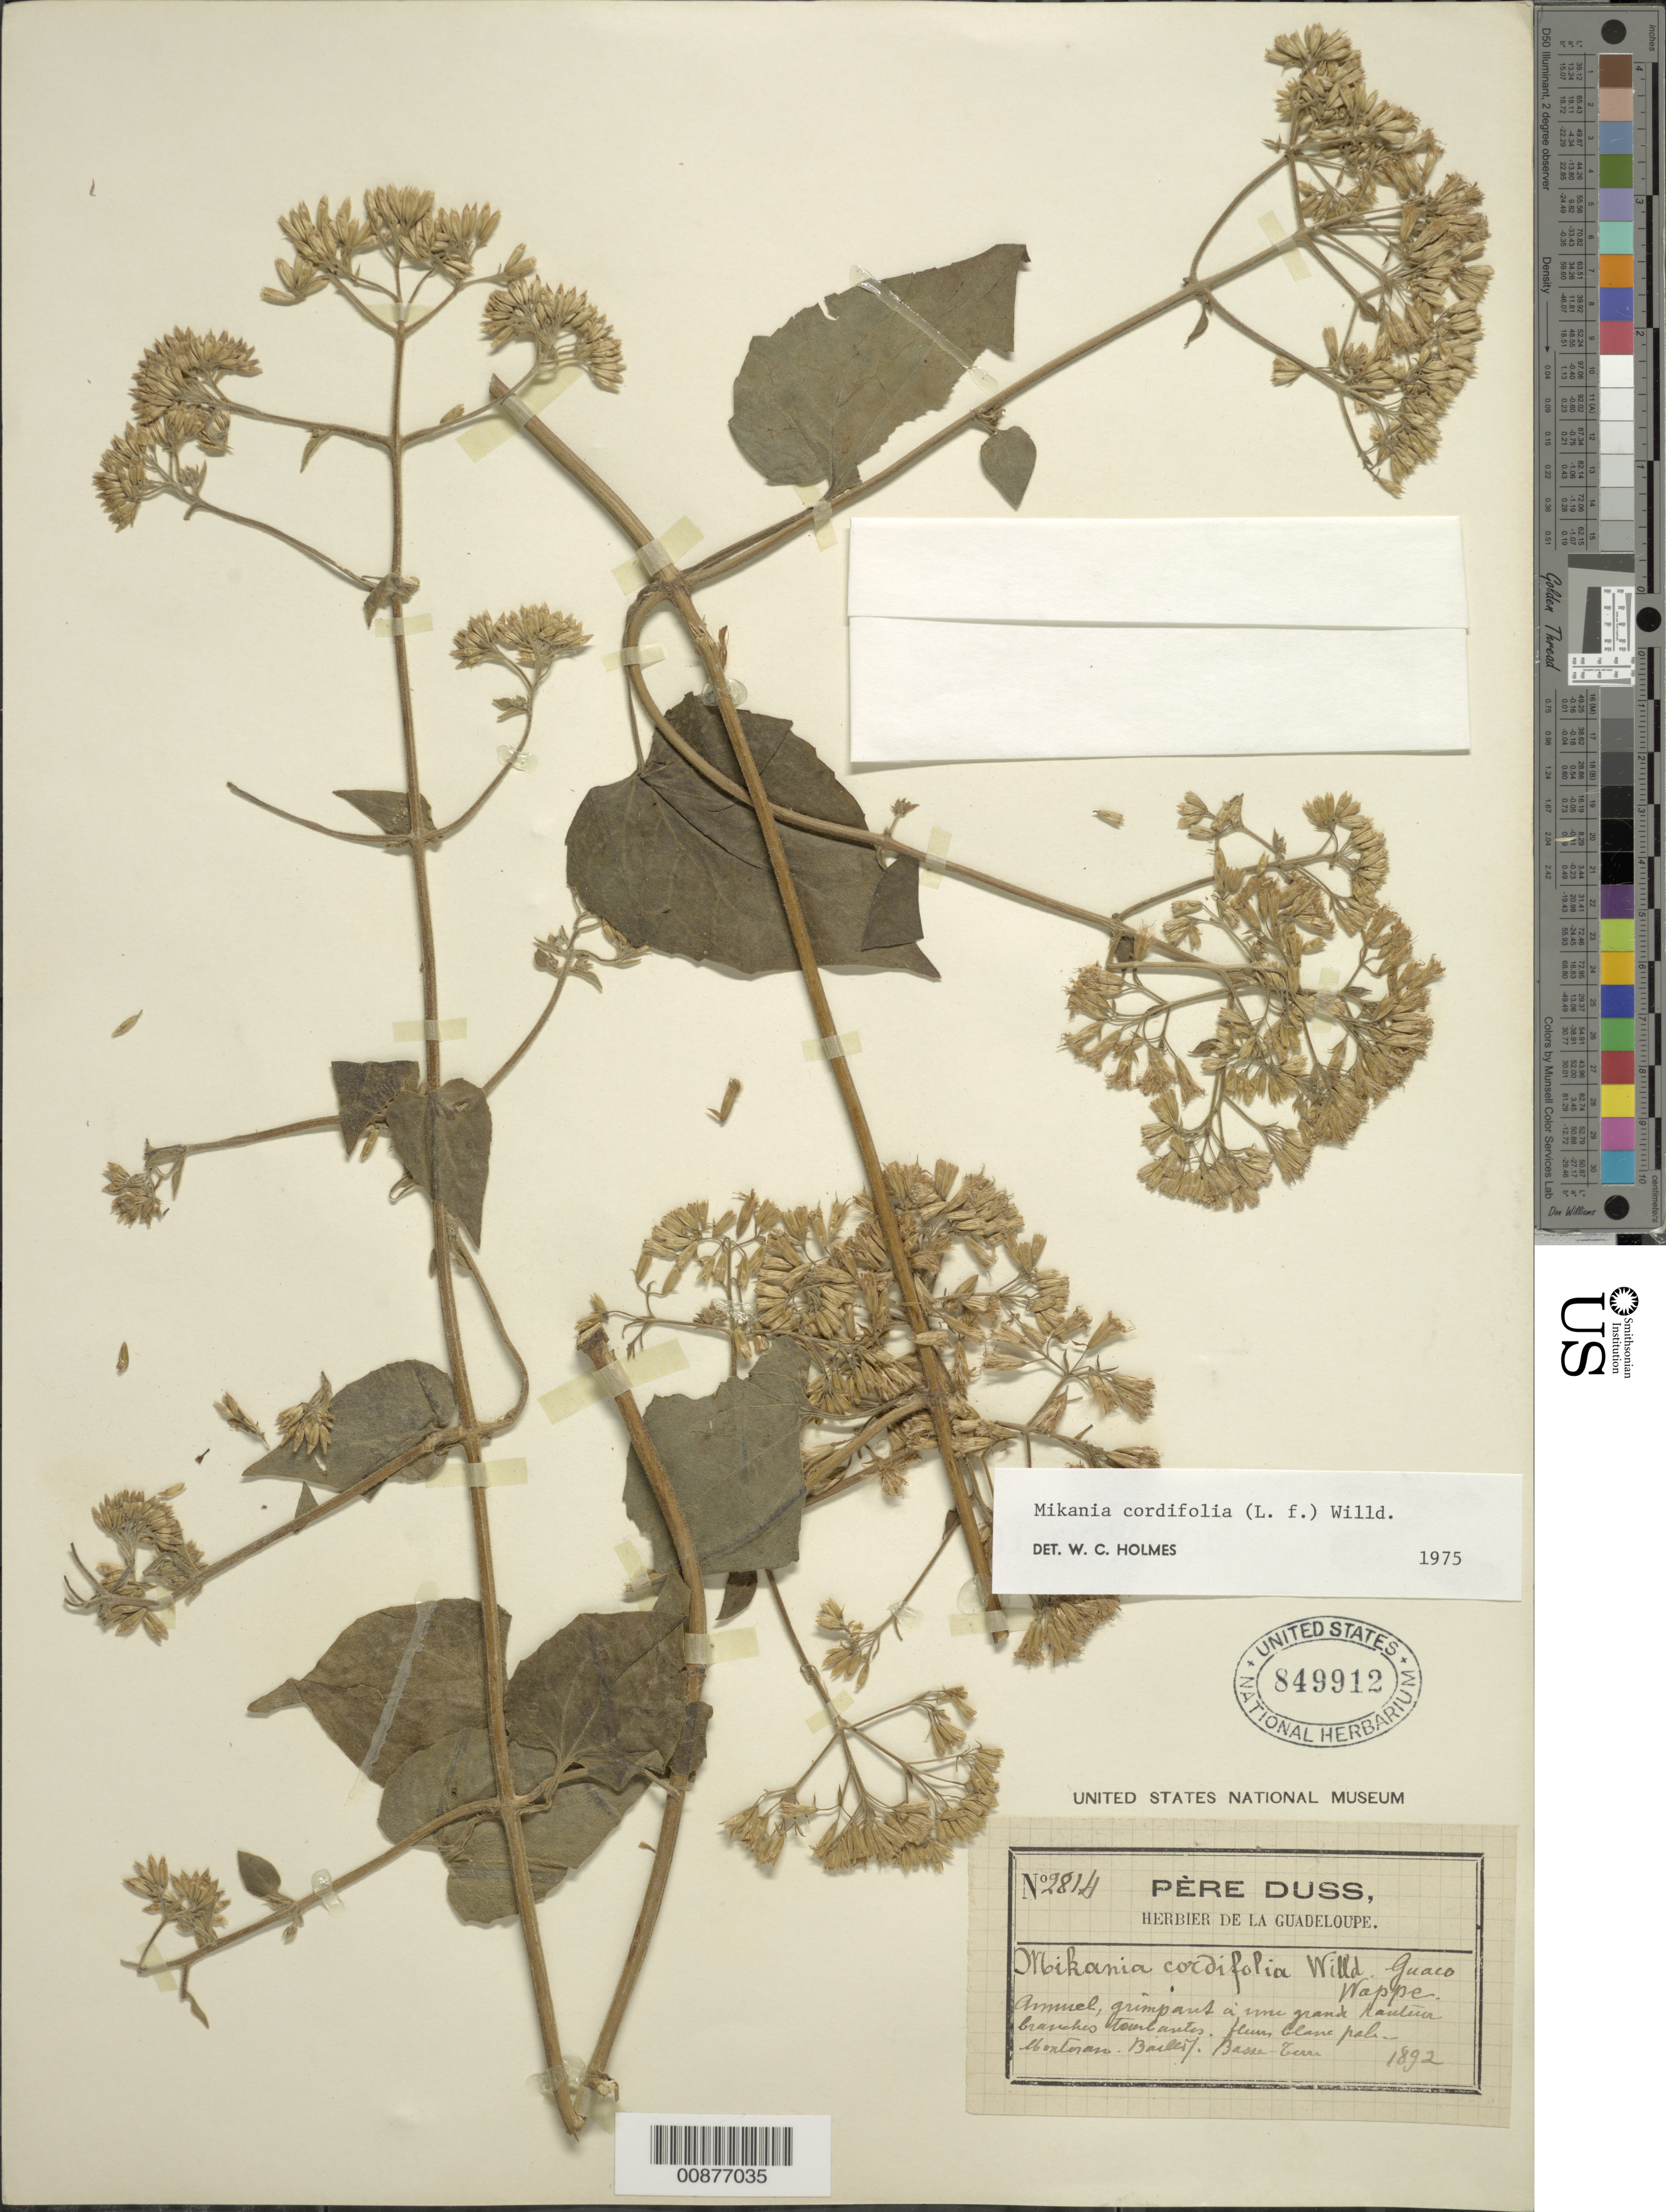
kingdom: Plantae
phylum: Tracheophyta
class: Magnoliopsida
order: Asterales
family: Asteraceae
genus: Mikania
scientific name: Mikania cordifolia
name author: Kunth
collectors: Père Duss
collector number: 2814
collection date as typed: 1892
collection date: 1892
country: Guadeloupe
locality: Monteran. Bailes. Basse-Terre.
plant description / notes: Common name: Guaco wappe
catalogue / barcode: US 849912